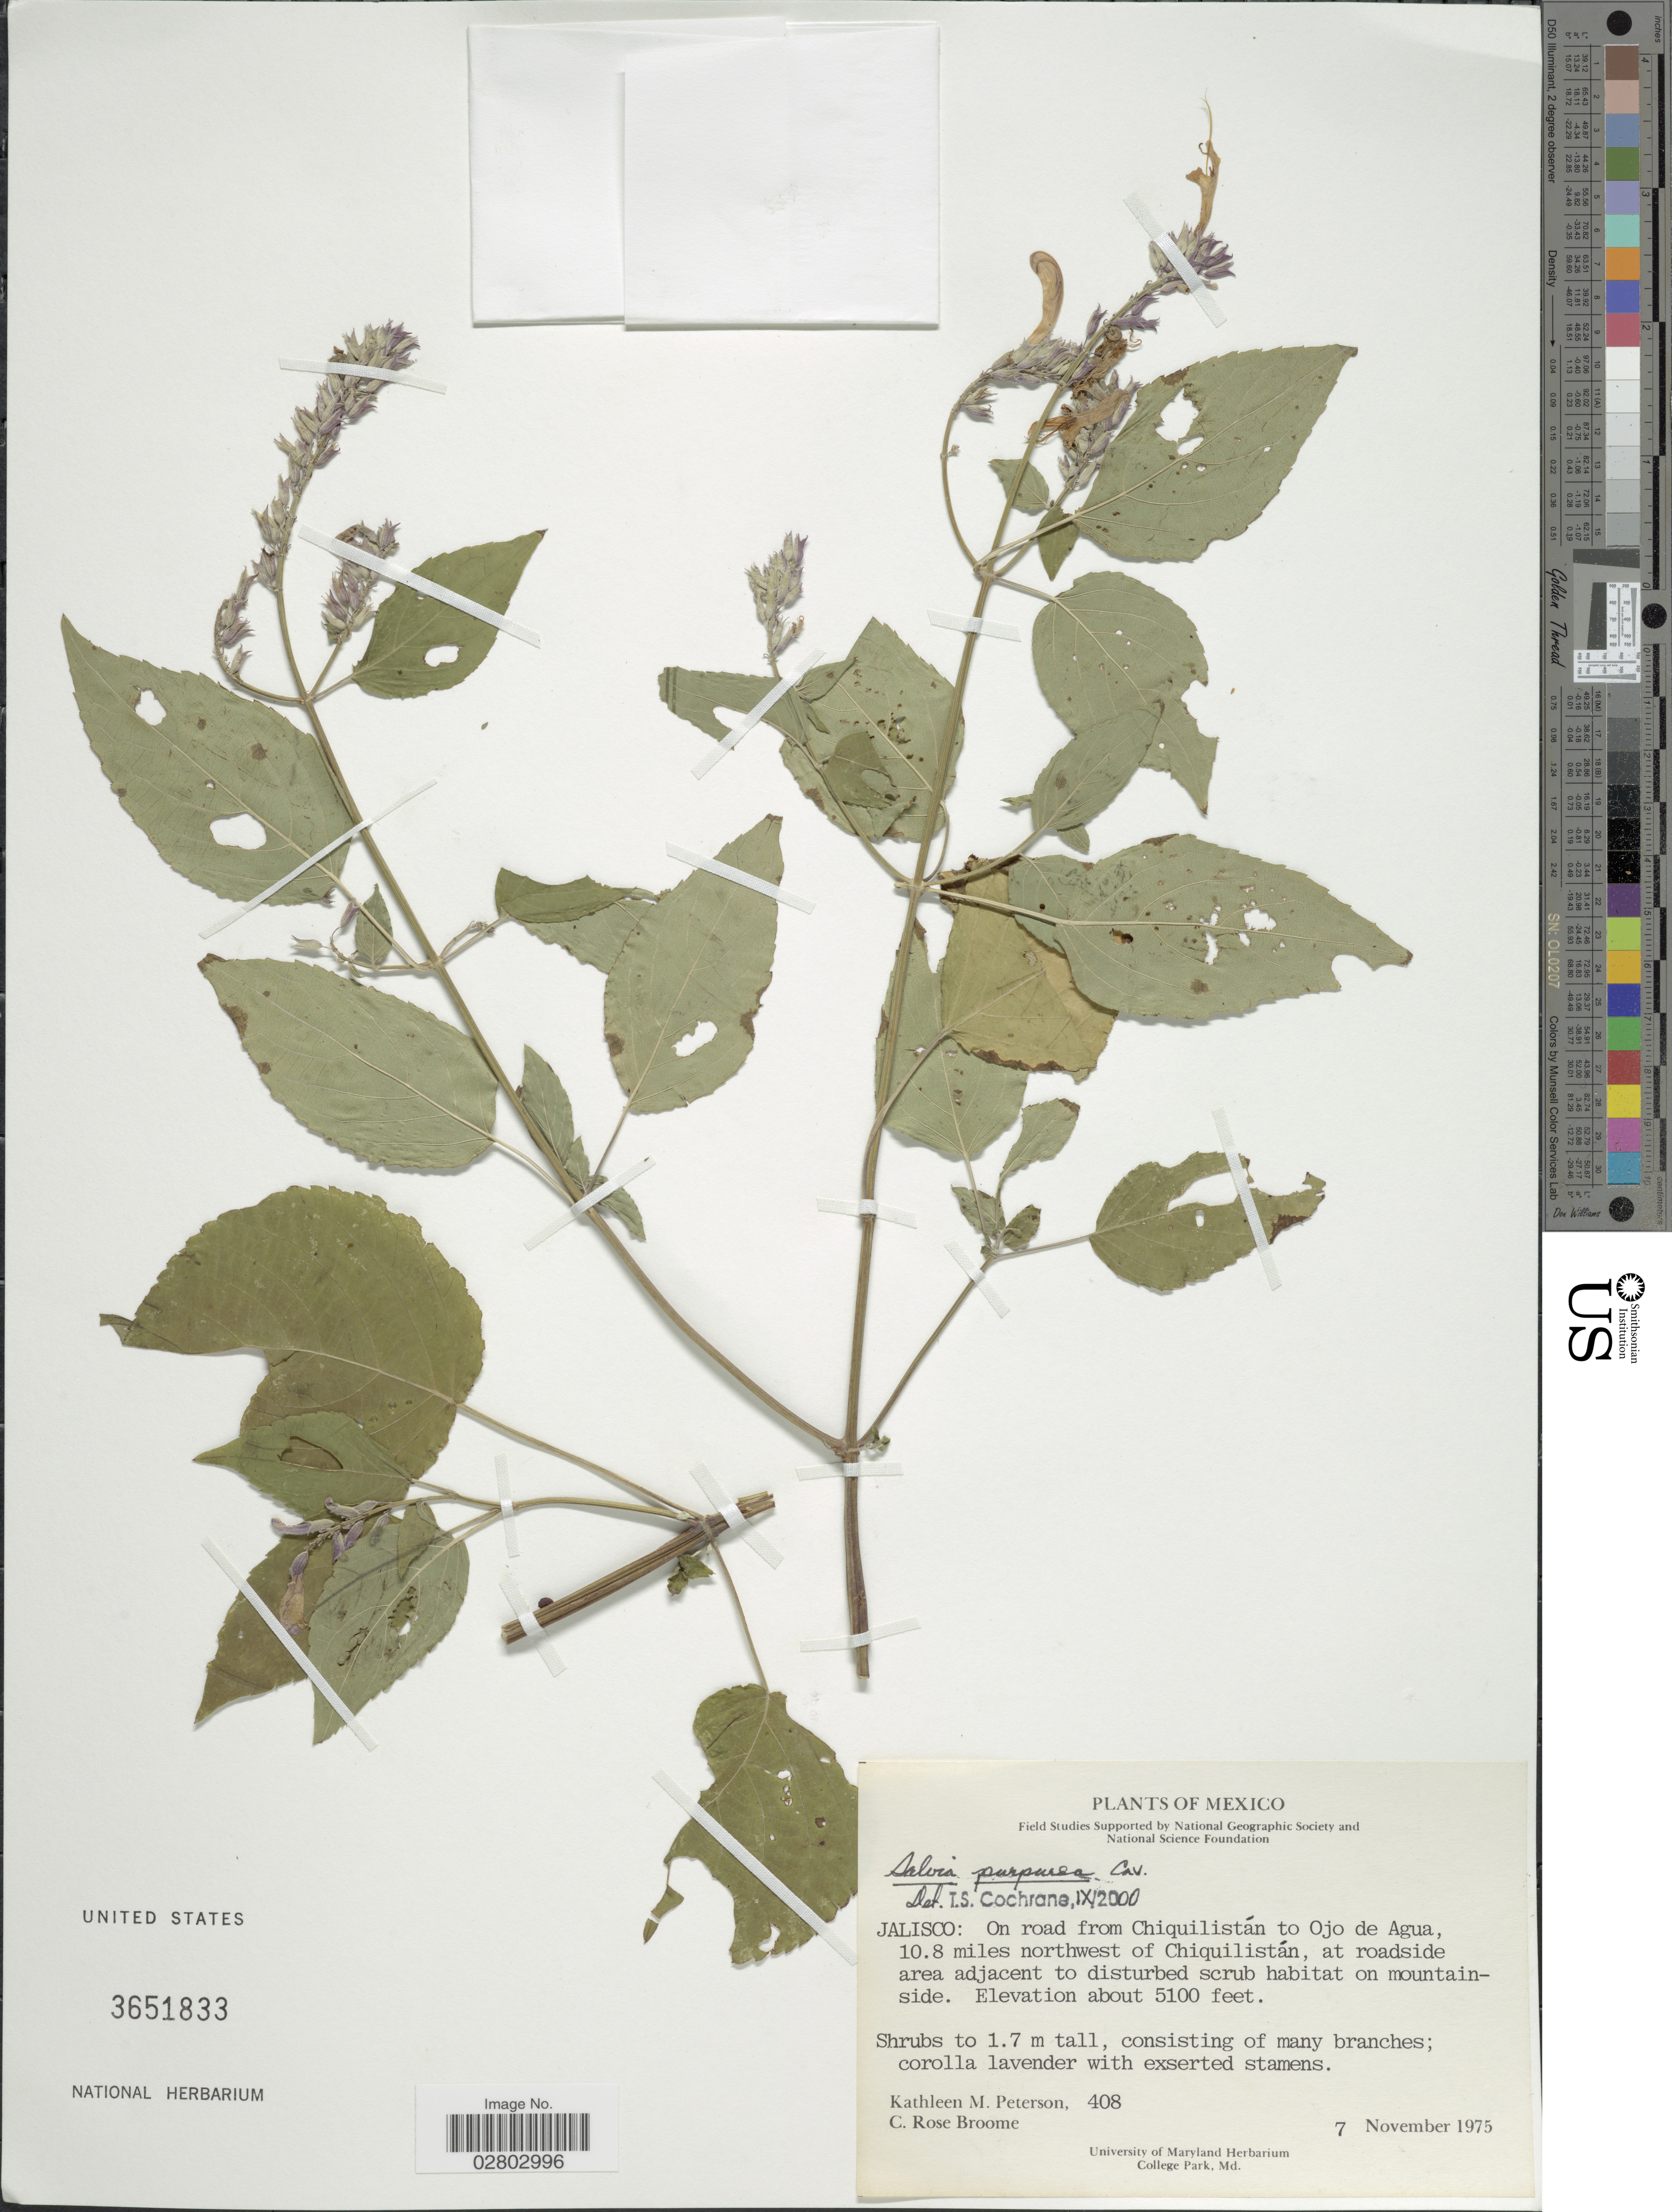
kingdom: Plantae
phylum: Tracheophyta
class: Magnoliopsida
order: Lamiales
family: Lamiaceae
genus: Salvia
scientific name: Salvia purpurea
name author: Cav.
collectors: K. Peterson & C. R. Broome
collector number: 408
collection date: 1975-11-07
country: Mexico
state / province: Jalisco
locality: Jalisco: On road from Chiquilistán to Ojo de Agua, 10.8 miles northwest of Chiquilistán, at roadside area adjacent to disturbed scrub habitat on mountainside.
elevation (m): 1554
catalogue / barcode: US 3651833